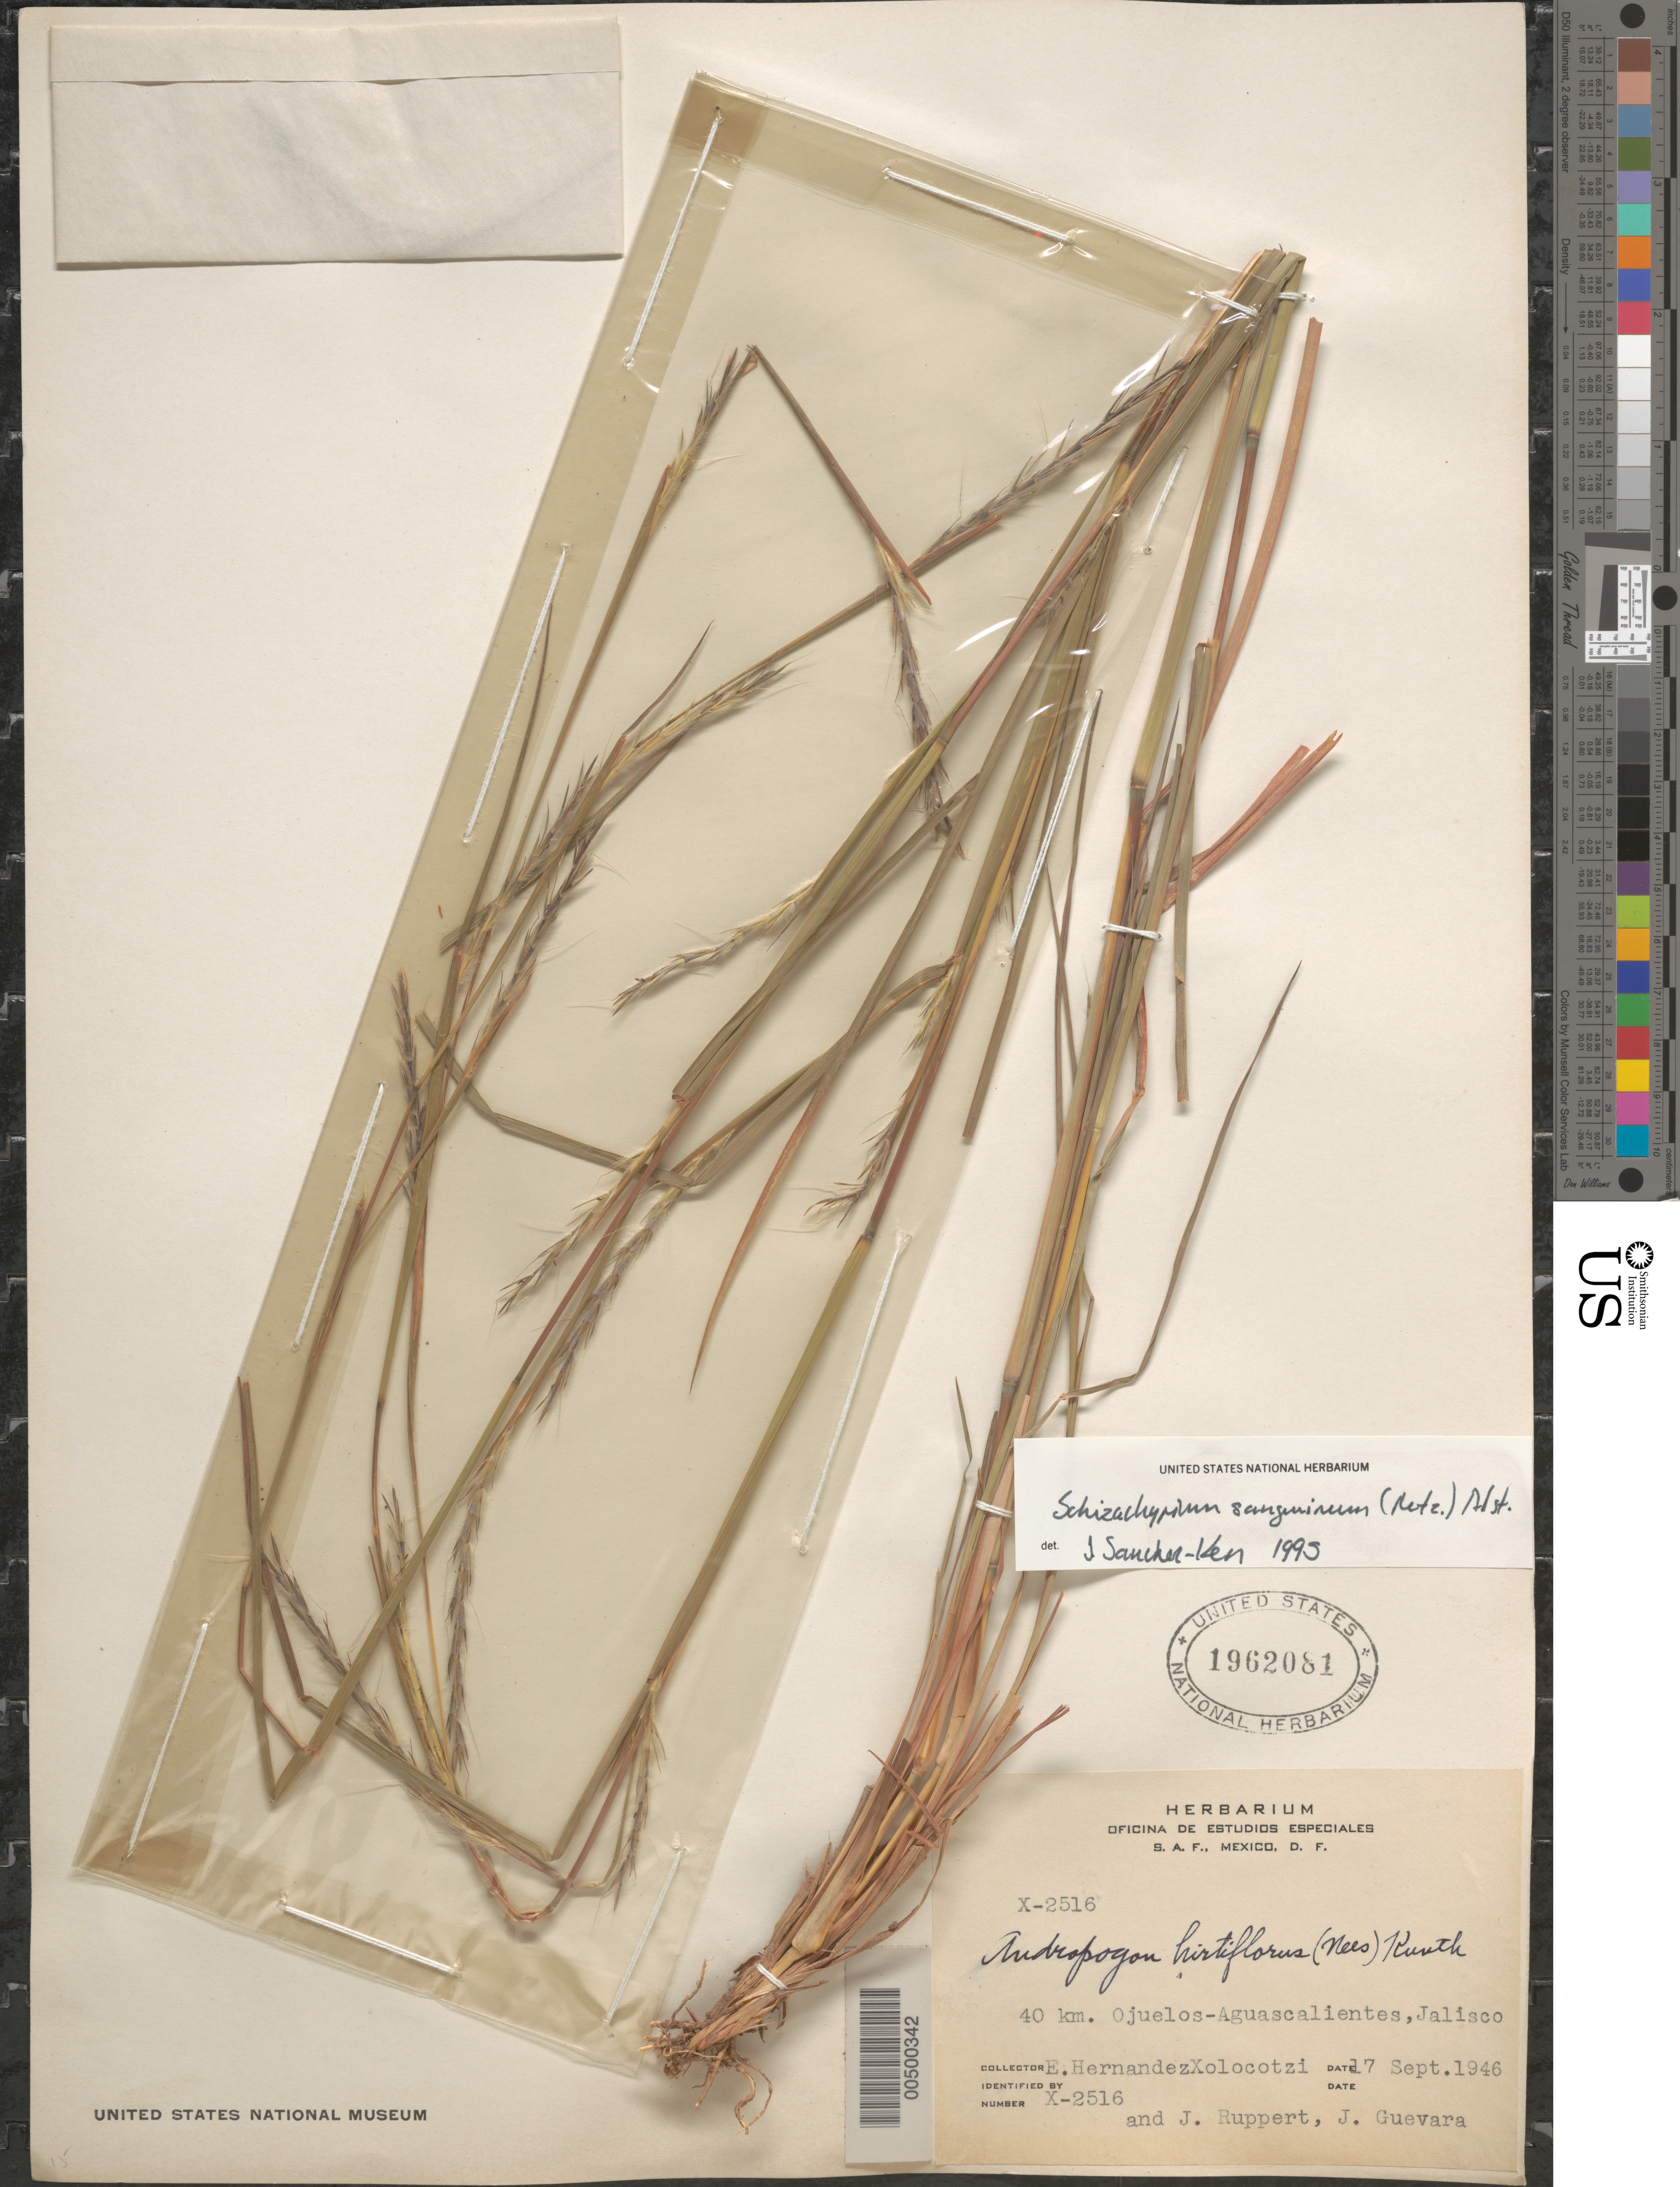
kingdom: Plantae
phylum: Tracheophyta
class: Liliopsida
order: Poales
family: Poaceae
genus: Schizachyrium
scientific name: Schizachyrium sanguineum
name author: (Retz.) Alston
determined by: Sánchez-Ken, J. G.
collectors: E. I. Hernández-X., J. Ruppert & J. Guevara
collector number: X-2516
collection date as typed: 17 Sep 1946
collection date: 1946-09-17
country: Mexico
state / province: Jalisco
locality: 40 km Ojuelos-Aguascalientes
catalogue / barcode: US 1962081